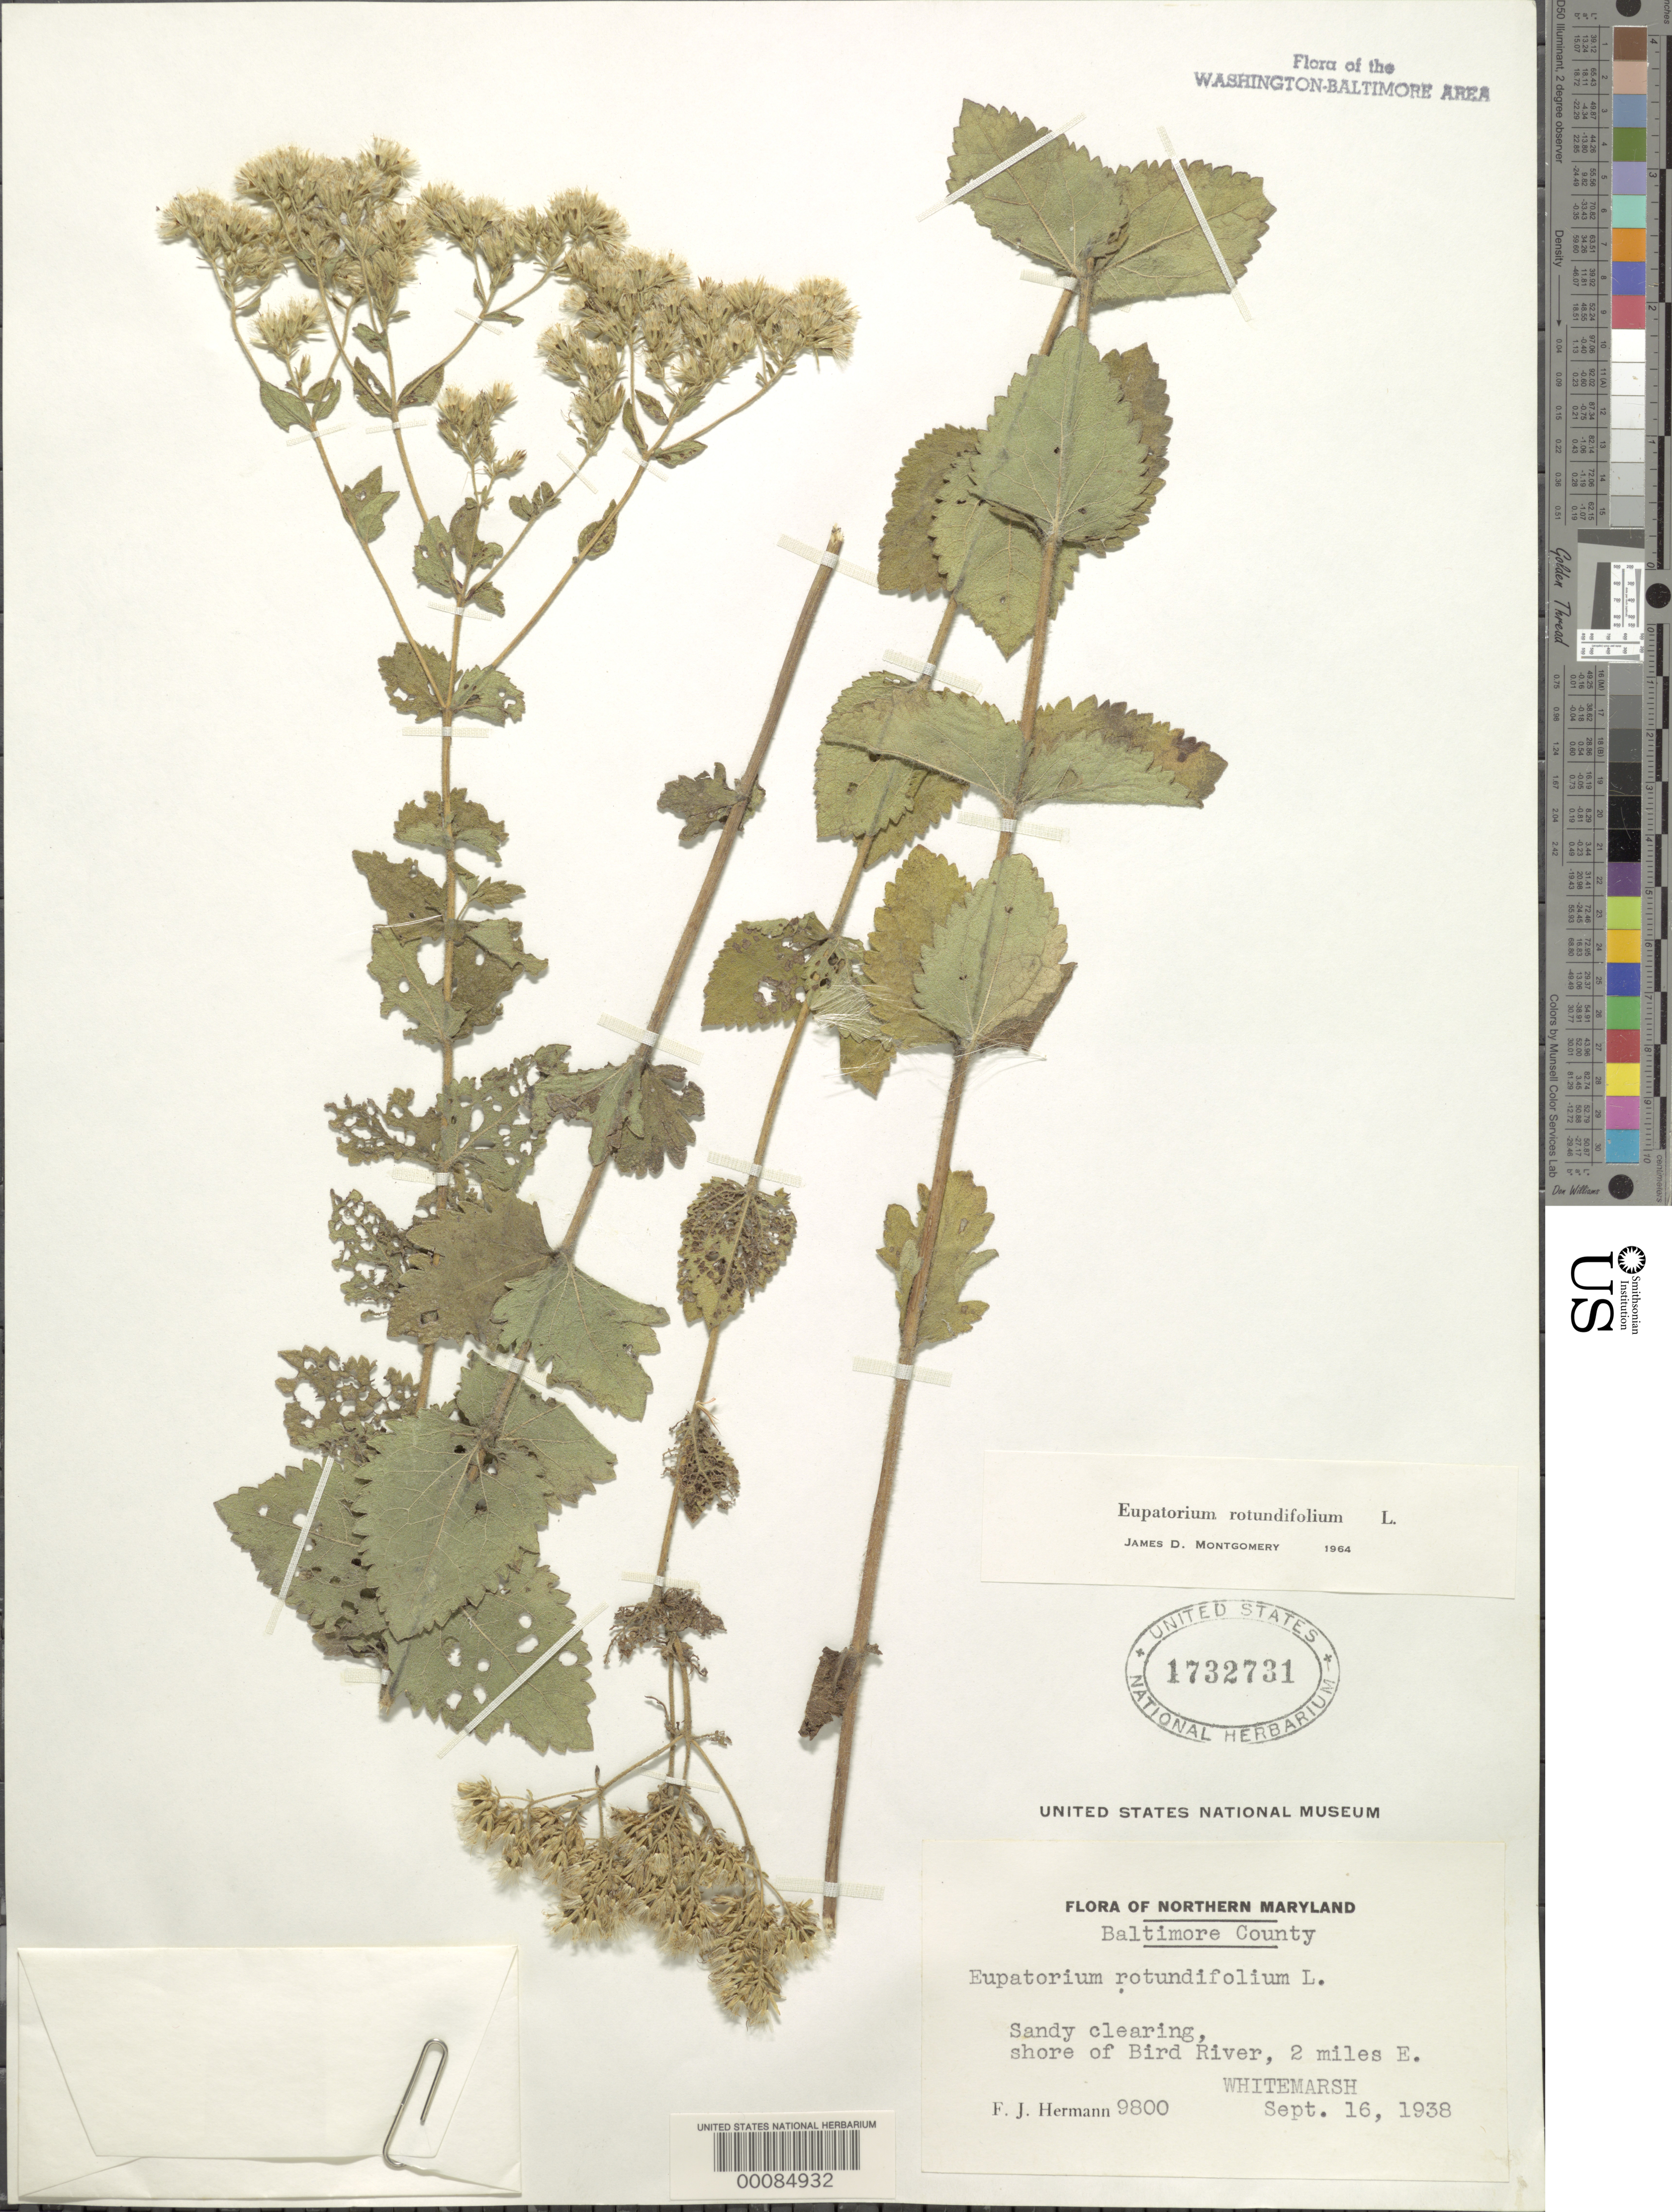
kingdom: Plantae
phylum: Tracheophyta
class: Magnoliopsida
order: Asterales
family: Asteraceae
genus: Eupatorium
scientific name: Eupatorium rotundifolium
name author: L.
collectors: F. J. Hermann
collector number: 9800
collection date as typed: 16 Sep 1938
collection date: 1938-09-16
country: United States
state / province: Maryland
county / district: Baltimore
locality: Bird River east of Whitemarsh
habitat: Sandy clearing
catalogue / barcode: US 1732731